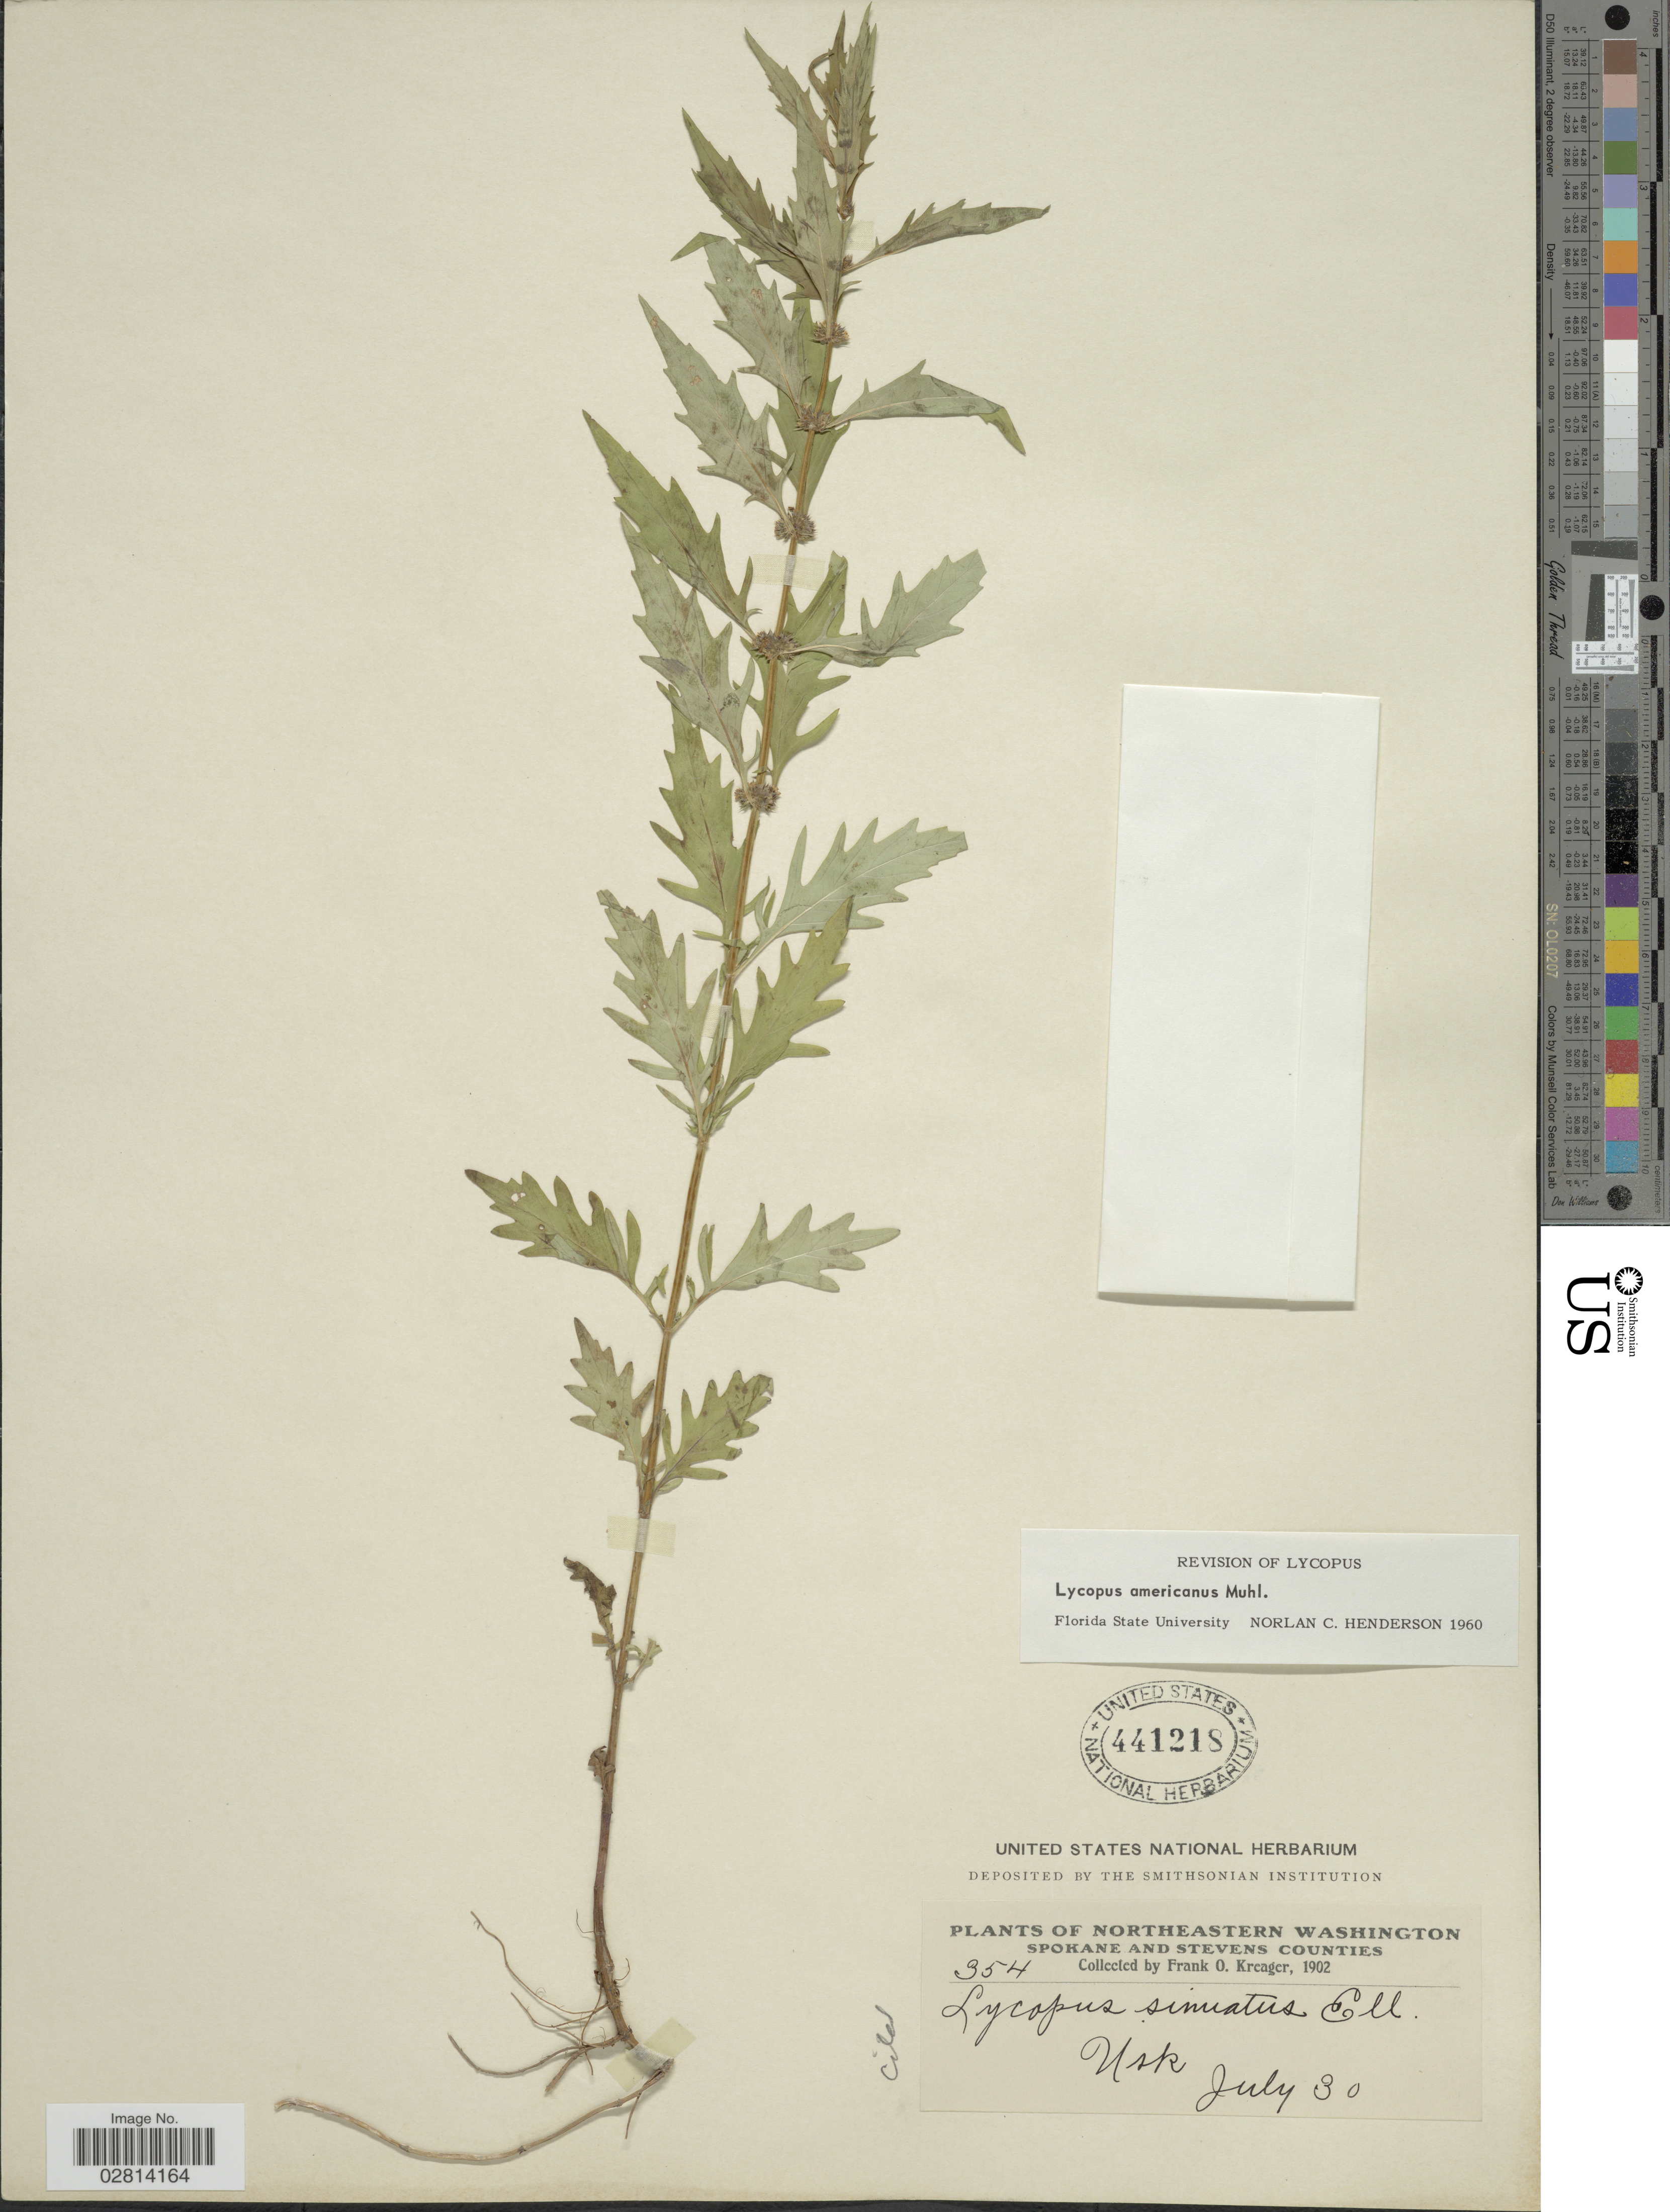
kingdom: Plantae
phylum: Tracheophyta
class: Magnoliopsida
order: Lamiales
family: Lamiaceae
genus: Lycopus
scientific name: Lycopus americanus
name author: Muhl. ex W.P.C. Barton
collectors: F. Kreager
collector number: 354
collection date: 1902-07-30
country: United States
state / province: Washington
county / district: Spokane / Stevens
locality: Northeastern Washington, Spokane and Stevens Counties, Usk.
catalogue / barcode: US 441218